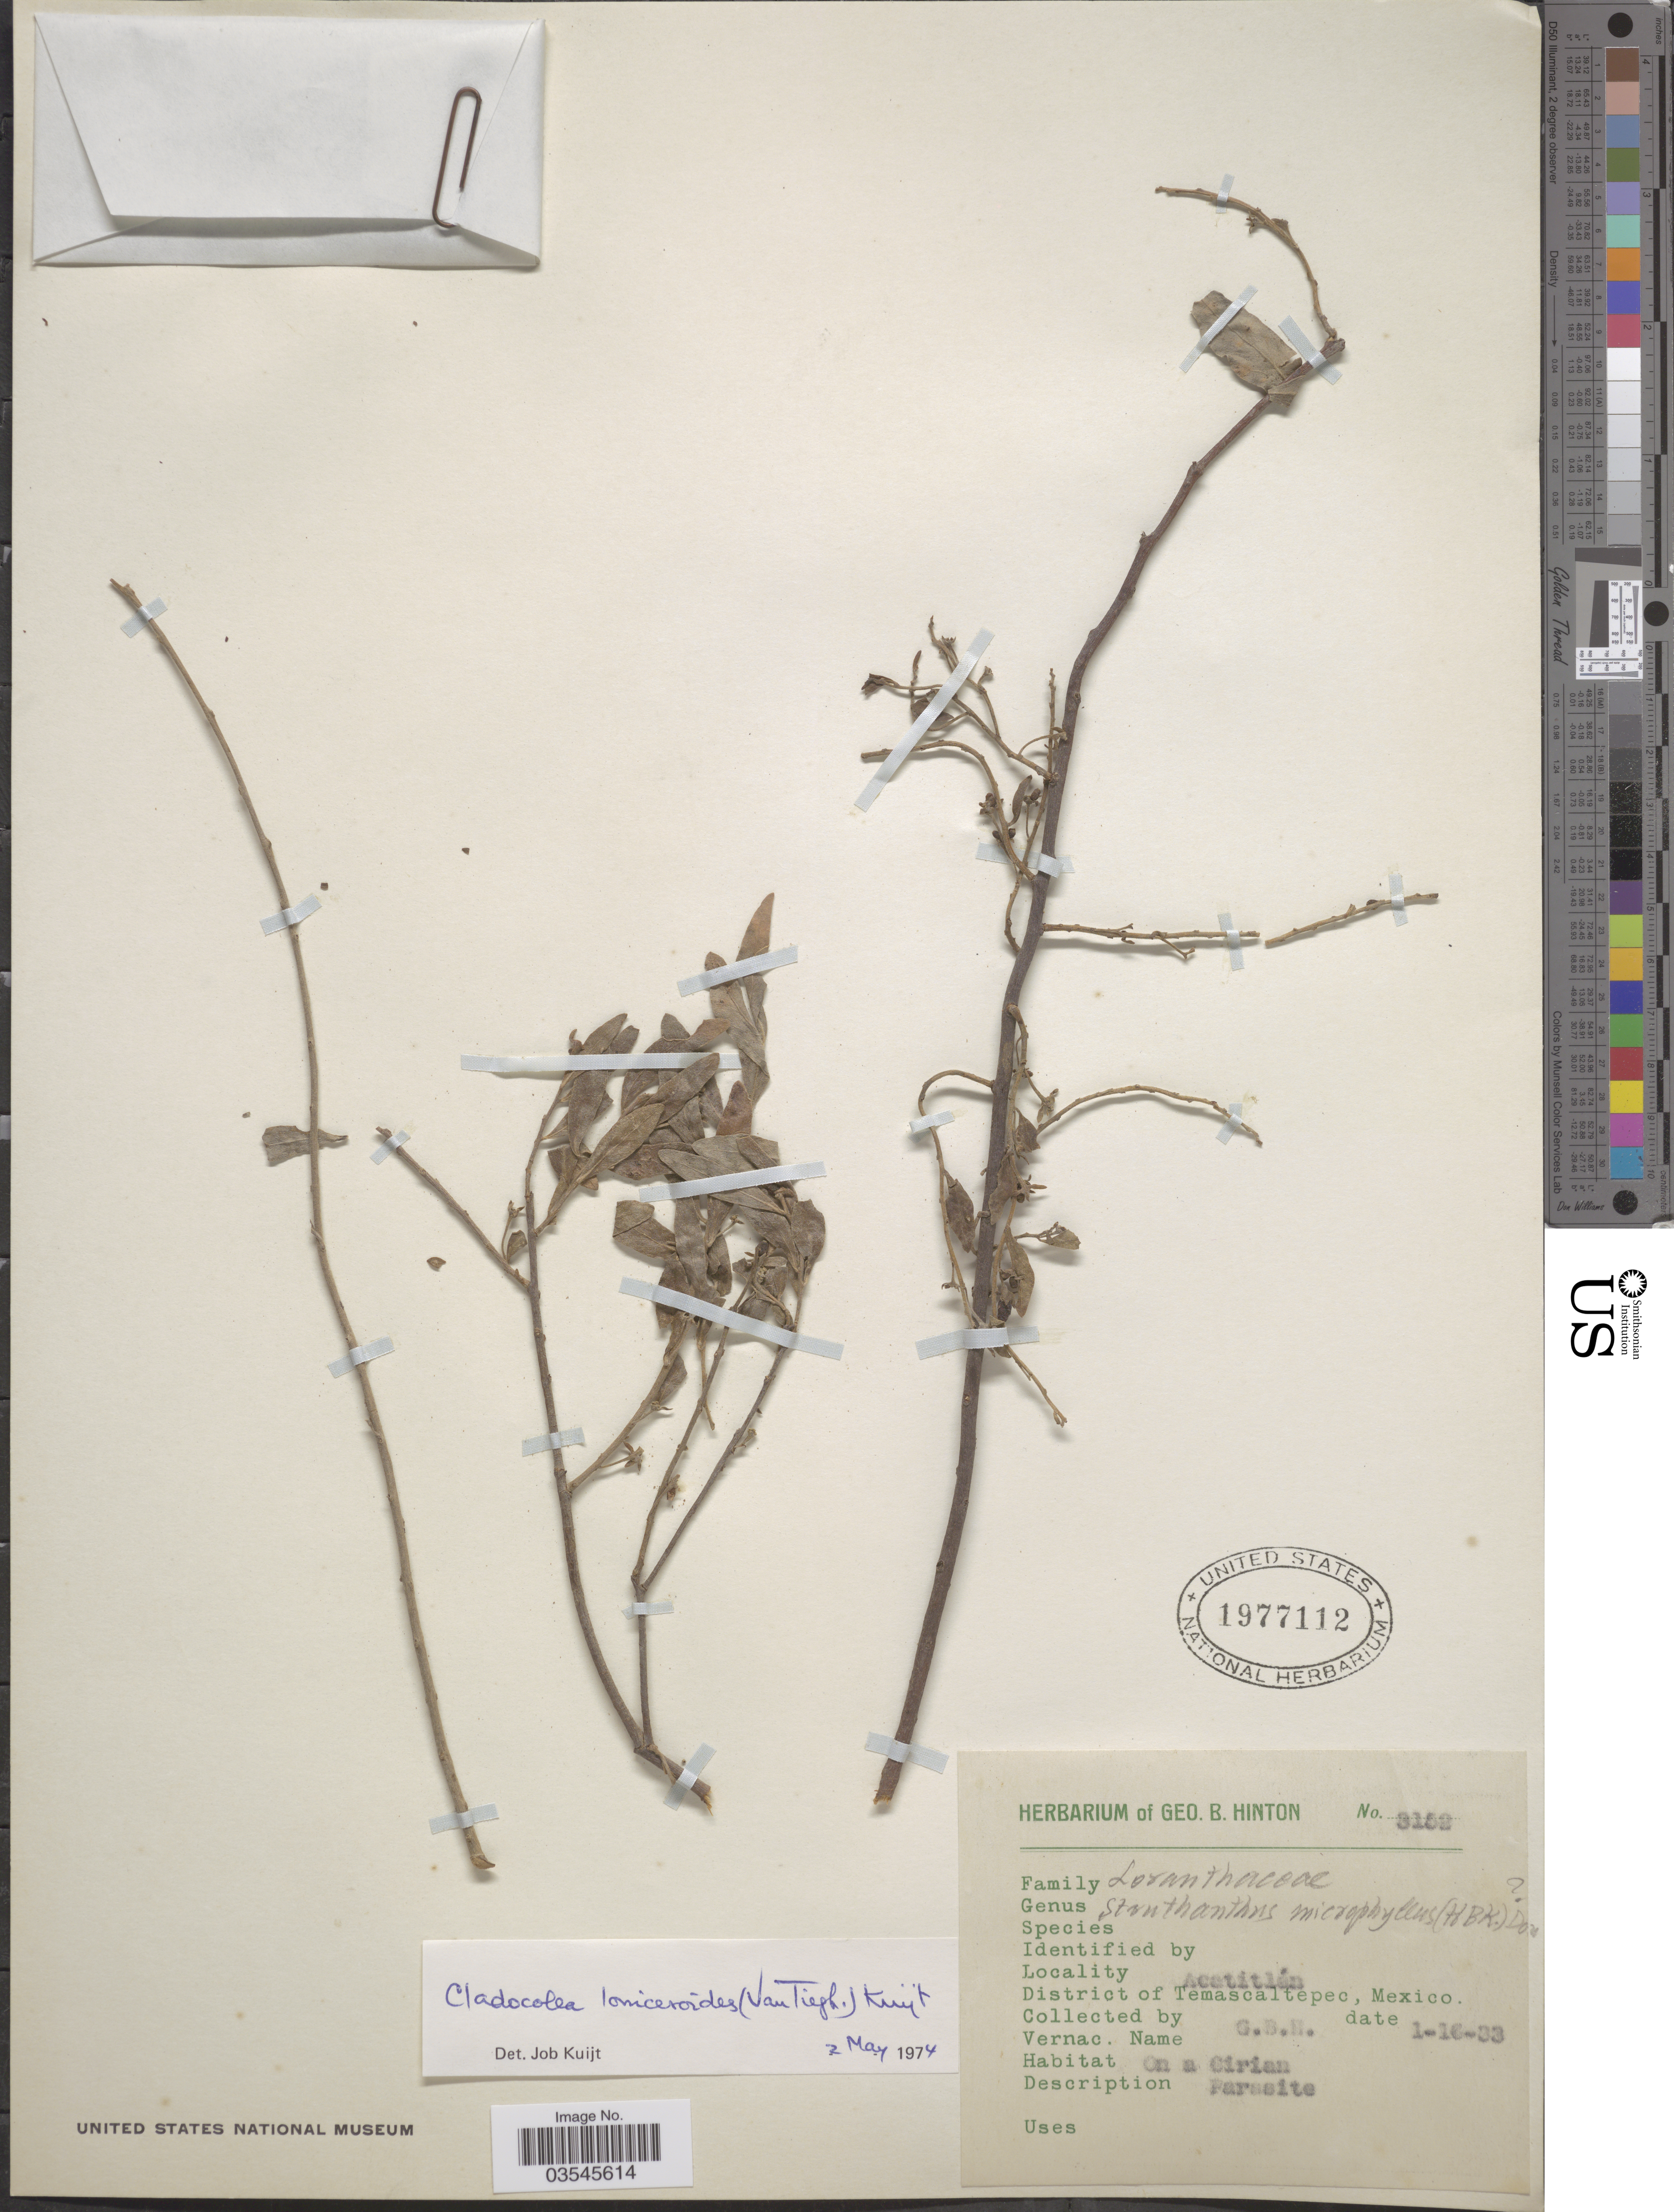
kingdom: Plantae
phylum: Tracheophyta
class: Magnoliopsida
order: Santalales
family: Loranthaceae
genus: Cladocolea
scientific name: Cladocolea loniceroides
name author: (Tiegh.) Kuijt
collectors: G. B. Hinton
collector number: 3152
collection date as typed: Transcribed d/m/y: 16/1/33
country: Mexico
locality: Acatitlán, District of Temascaltepec.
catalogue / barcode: US 1977112